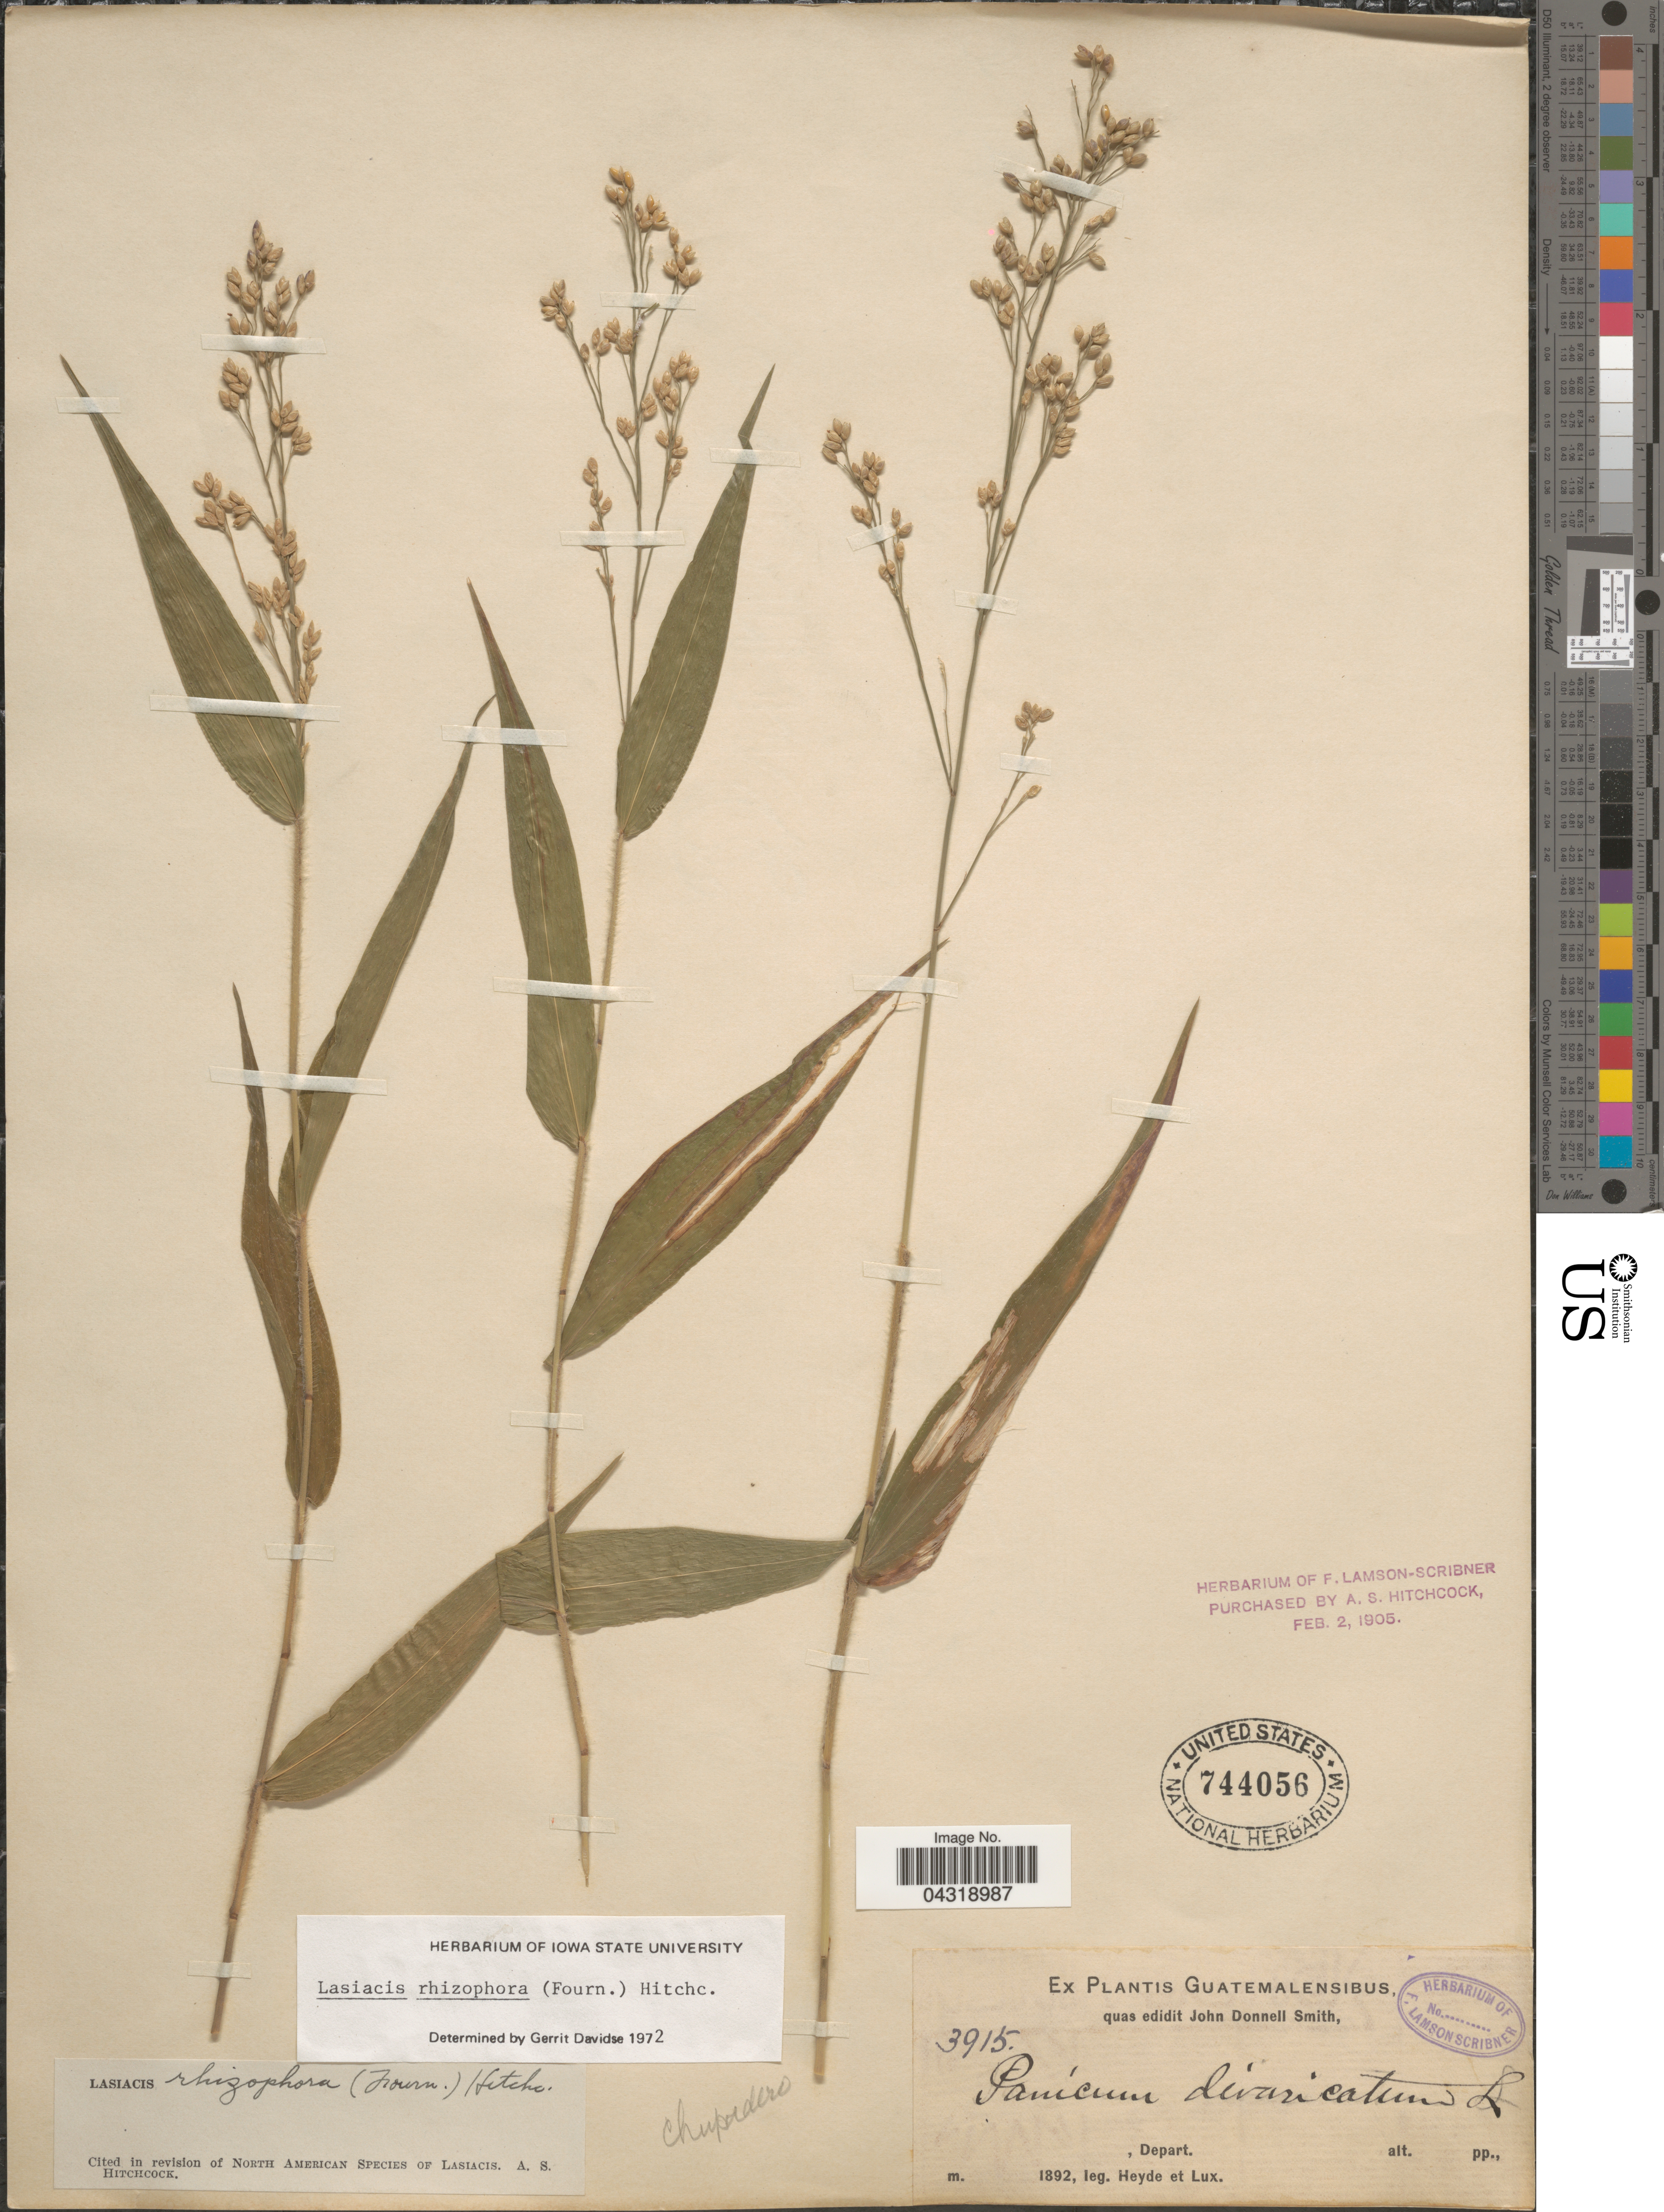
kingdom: Plantae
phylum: Tracheophyta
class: Liliopsida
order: Poales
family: Poaceae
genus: Lasiacis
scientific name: Lasiacis rhizophora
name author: (E. Fourn.) Hitchc.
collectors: Heyde & Lux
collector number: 3915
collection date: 1892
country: Guatemala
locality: Chupadero.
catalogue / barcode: US 744056